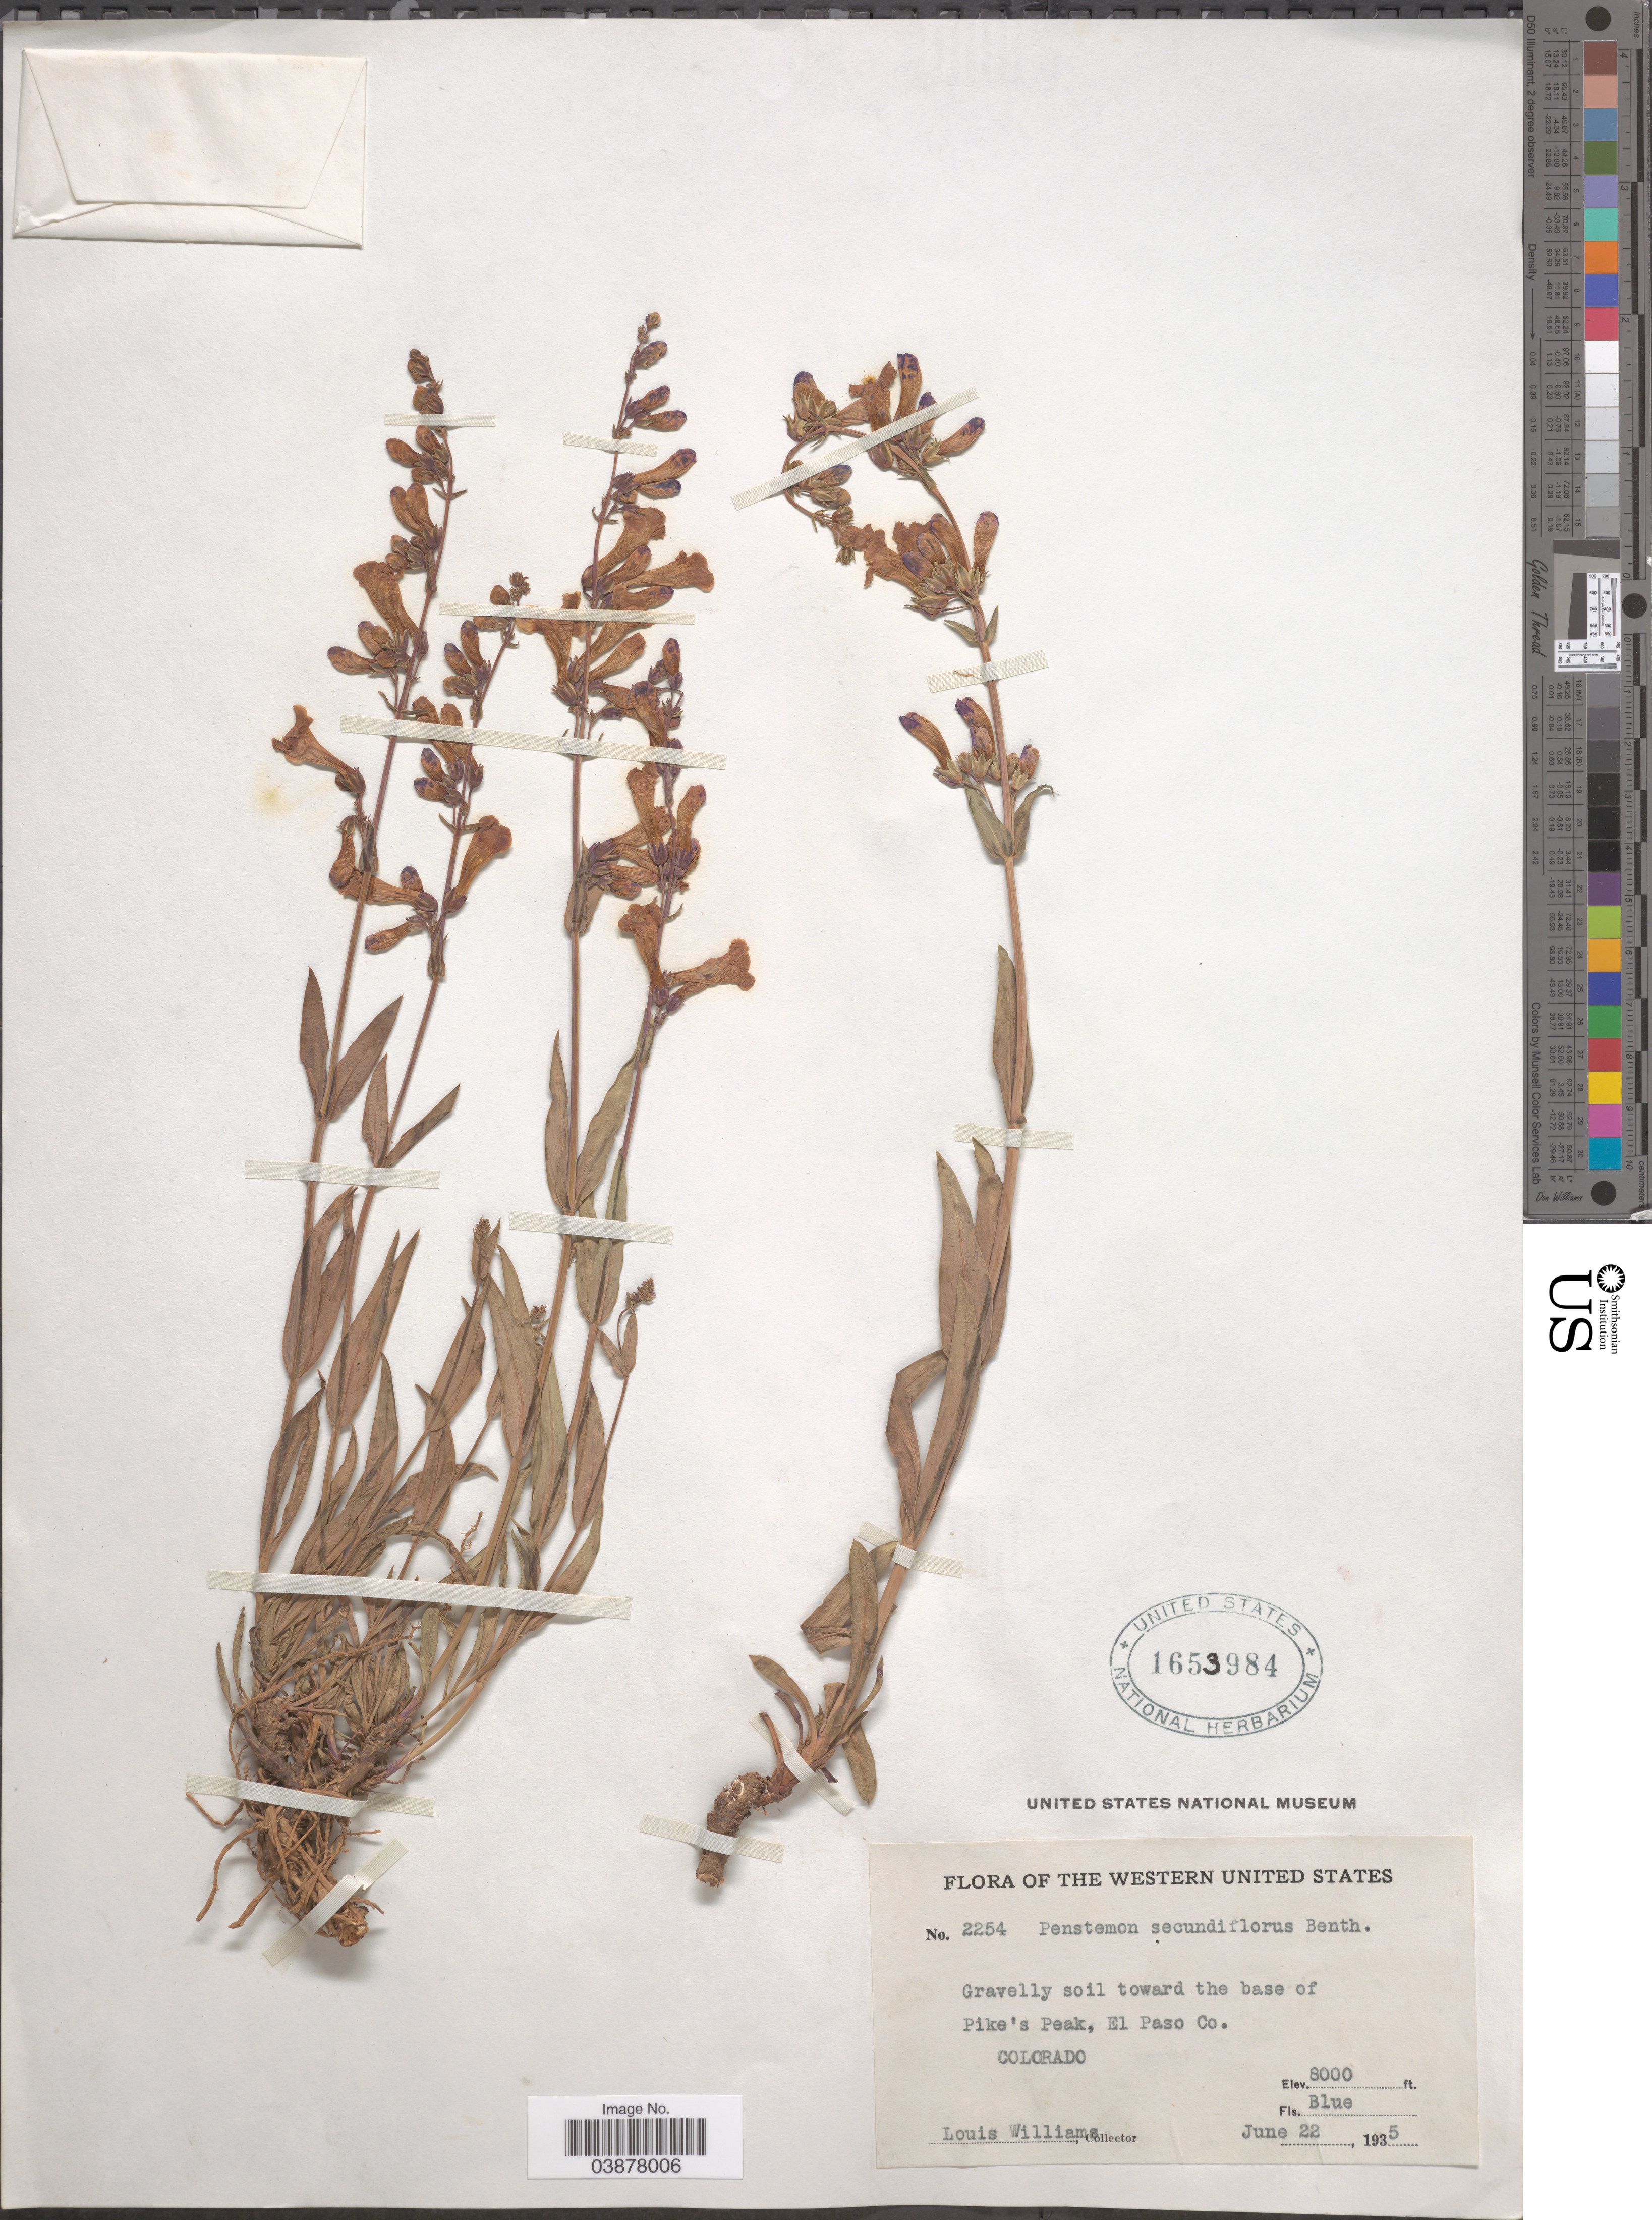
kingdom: Plantae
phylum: Tracheophyta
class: Magnoliopsida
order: Lamiales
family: Plantaginaceae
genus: Penstemon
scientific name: Penstemon secundiflorus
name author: Benth.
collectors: L. G. Williams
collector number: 2254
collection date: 1935-06-22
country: United States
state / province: Colorado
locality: The Western United States. Gravelly soil toward the base of Pike's Peak, El Paso Co.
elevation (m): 2438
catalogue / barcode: US 1653984